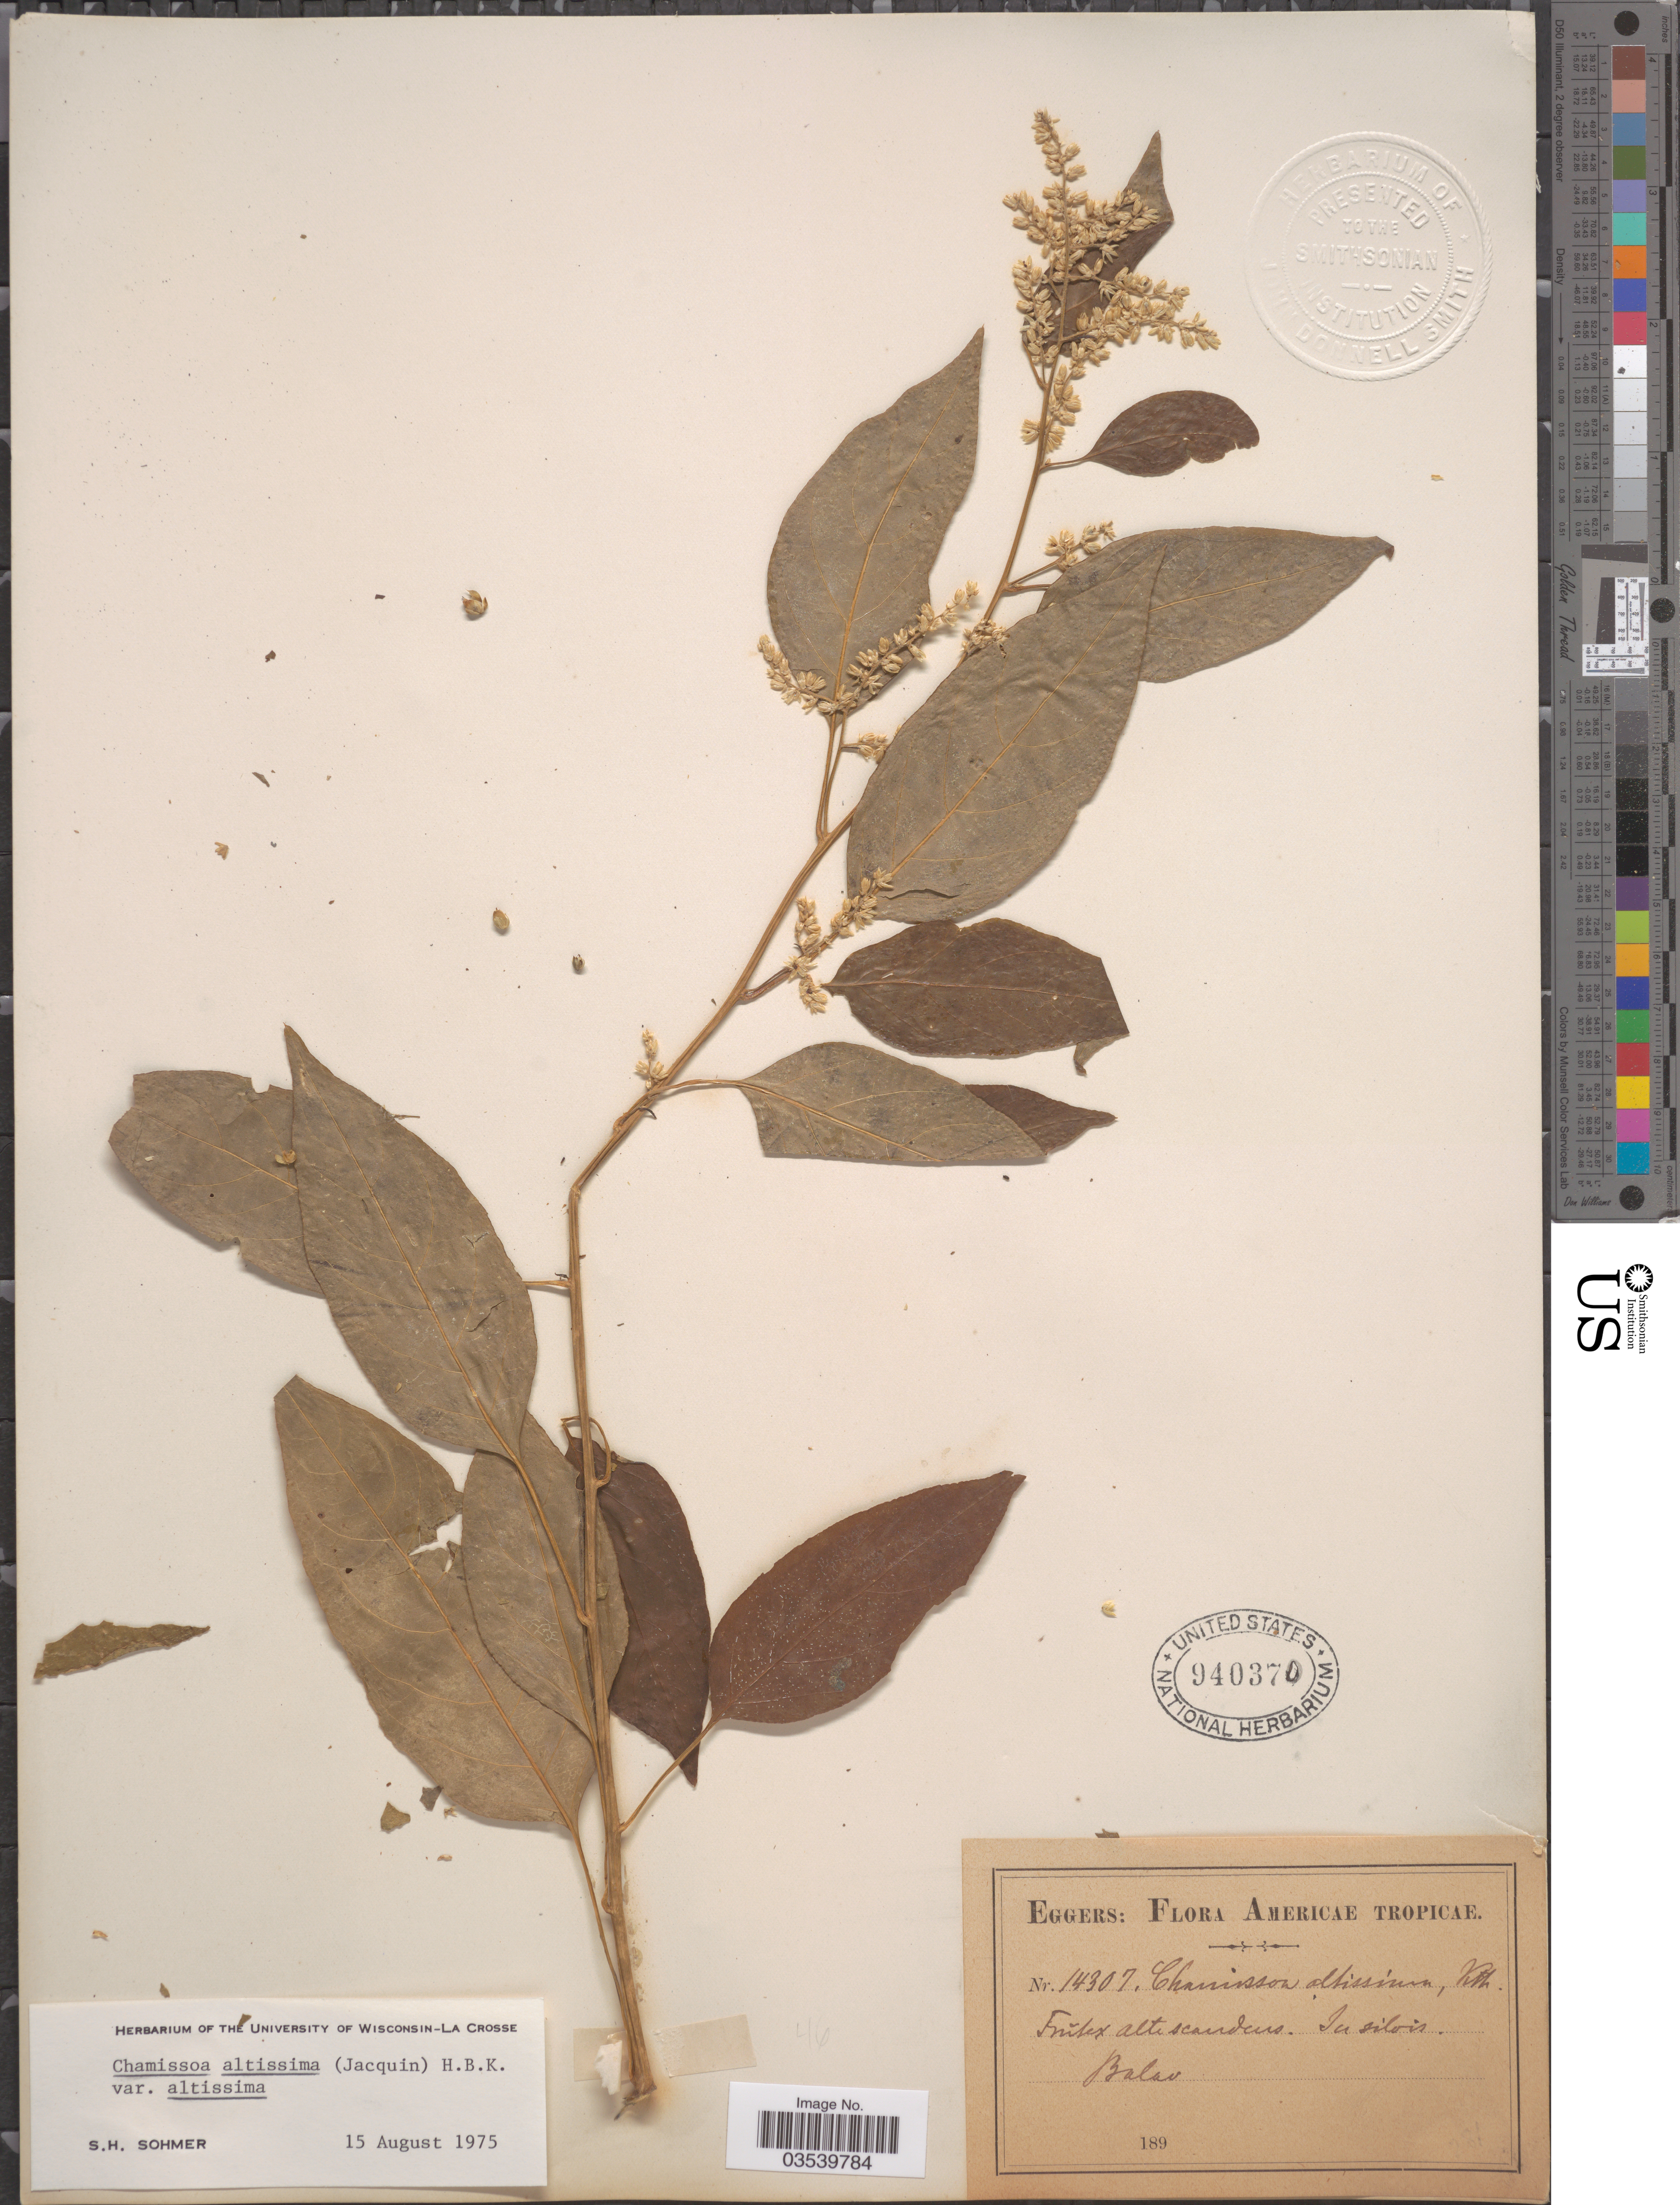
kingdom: Plantae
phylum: Tracheophyta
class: Magnoliopsida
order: Caryophyllales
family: Amaranthaceae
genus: Chamissoa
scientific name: Chamissoa altissima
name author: (Jacq.) Kunth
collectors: -. Eggers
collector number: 14307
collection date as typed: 189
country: Ecuador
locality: Americae Tropicae. Balao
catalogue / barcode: US 940370